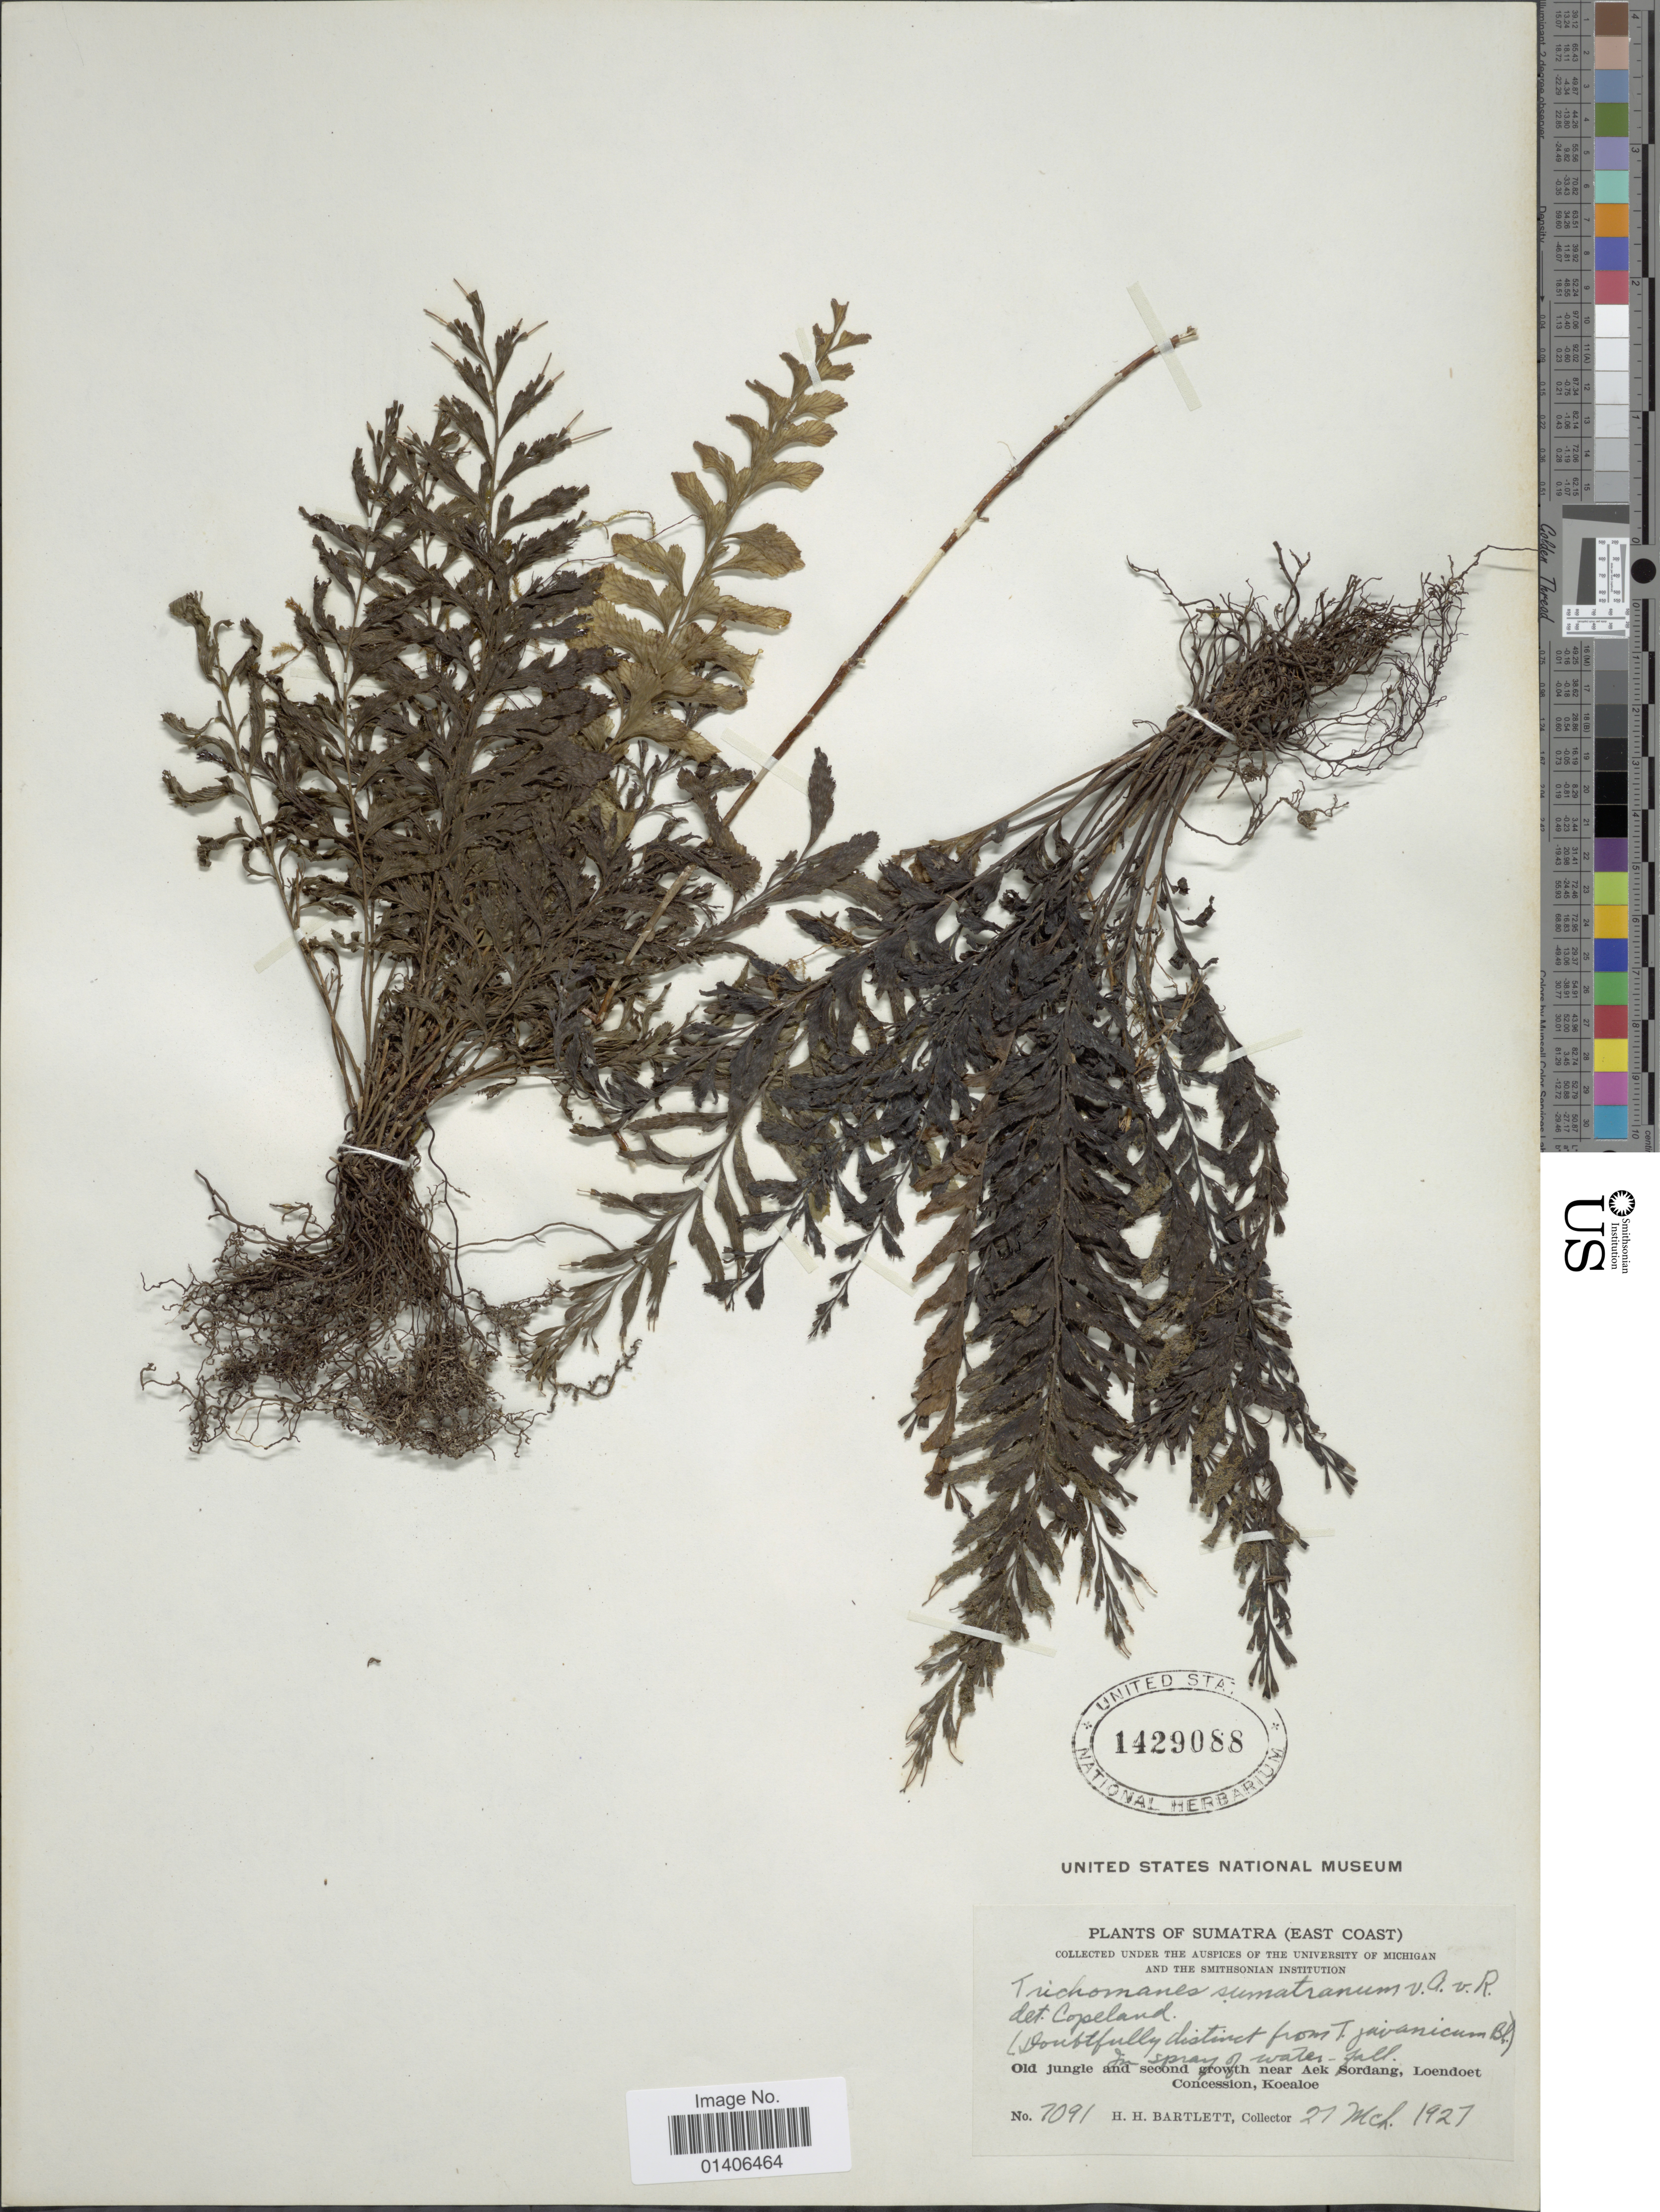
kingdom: Plantae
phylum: Tracheophyta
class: Polypodiopsida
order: Hymenophyllales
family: Hymenophyllaceae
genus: Cephalomanes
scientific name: Cephalomanes javanicum var. sumatranum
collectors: H. H. Bartlett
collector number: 7091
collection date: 1927-03-27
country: Indonesia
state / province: Sumatra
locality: (East Coast) Old jungle and second growth near Aek Sordang, Loendoet Concession, Koealoe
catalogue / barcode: US 1429088